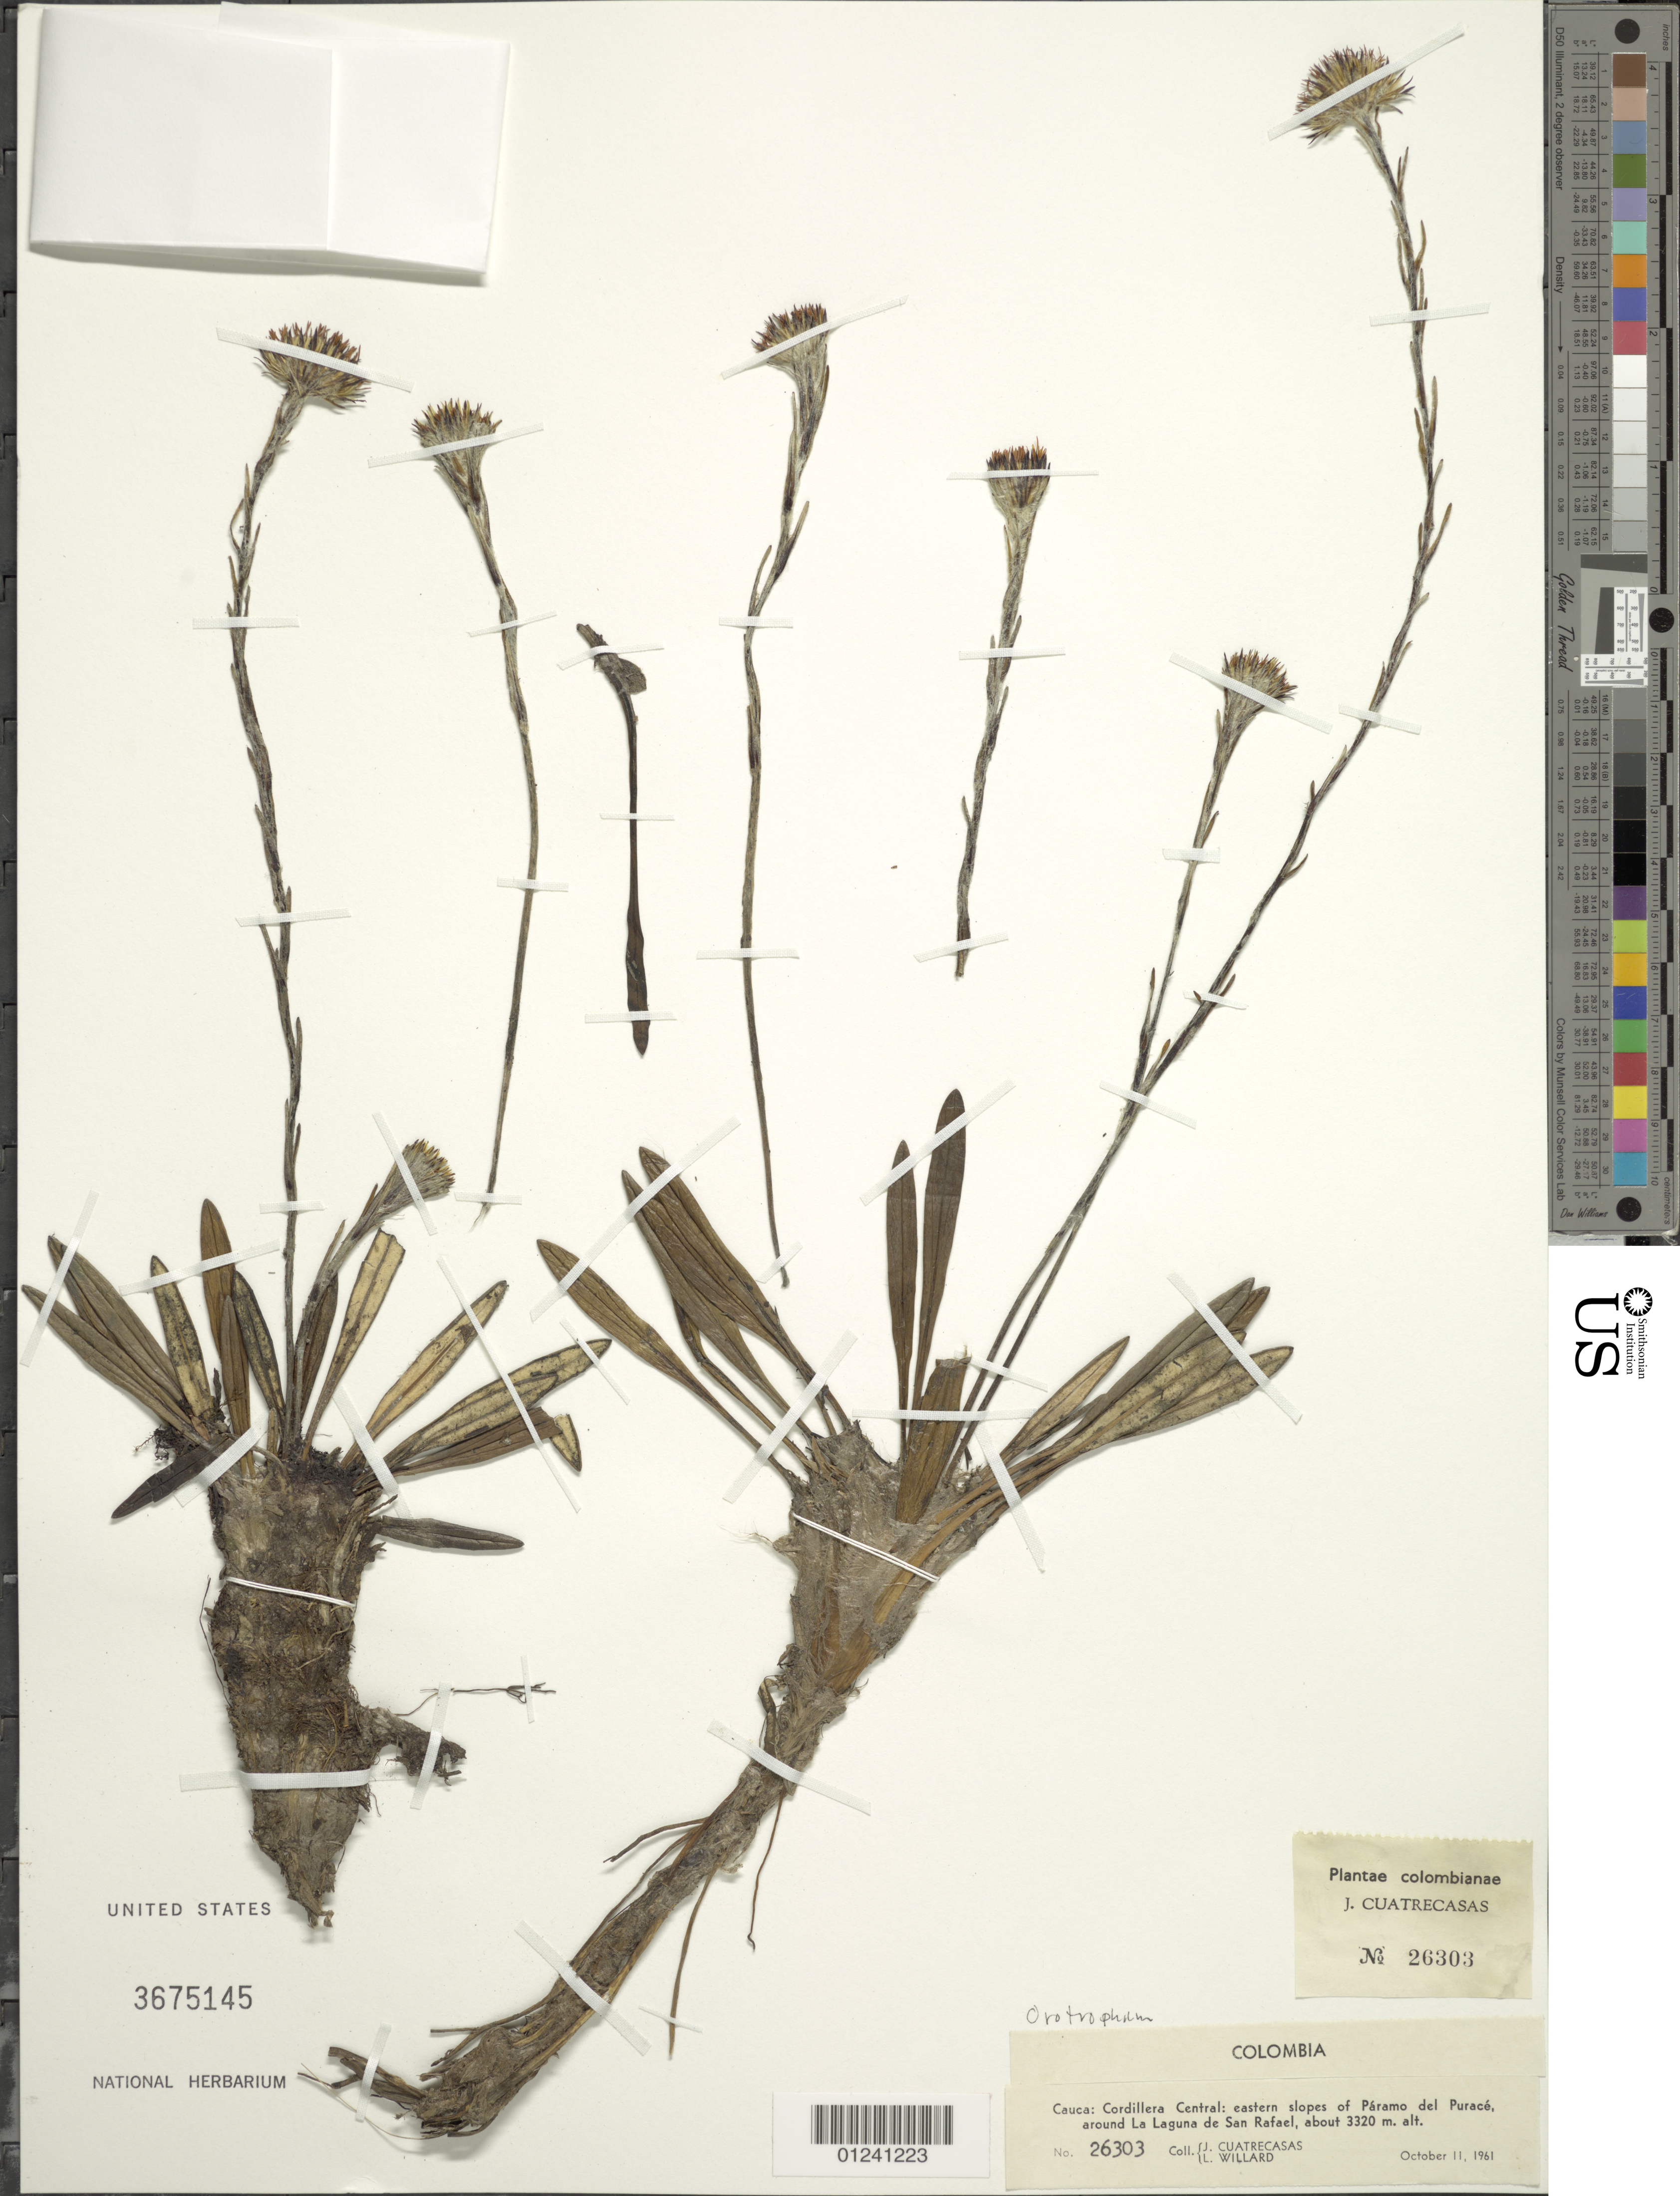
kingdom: Plantae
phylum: Tracheophyta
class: Magnoliopsida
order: Asterales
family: Asteraceae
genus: Oritrophium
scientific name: Oritrophium cocuyense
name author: (Cuatrec.) Cuatrec.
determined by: Salomon, Luciana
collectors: J. Cuatrecasas & L. Willard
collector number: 26303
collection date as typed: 11 Oct 1961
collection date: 1961-10-11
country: Colombia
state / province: Cauca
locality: Cordillera Central: eastern slopes of Páramo del Purace, around la Laguna de San Rafael.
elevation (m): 3320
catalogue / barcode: US 3675145